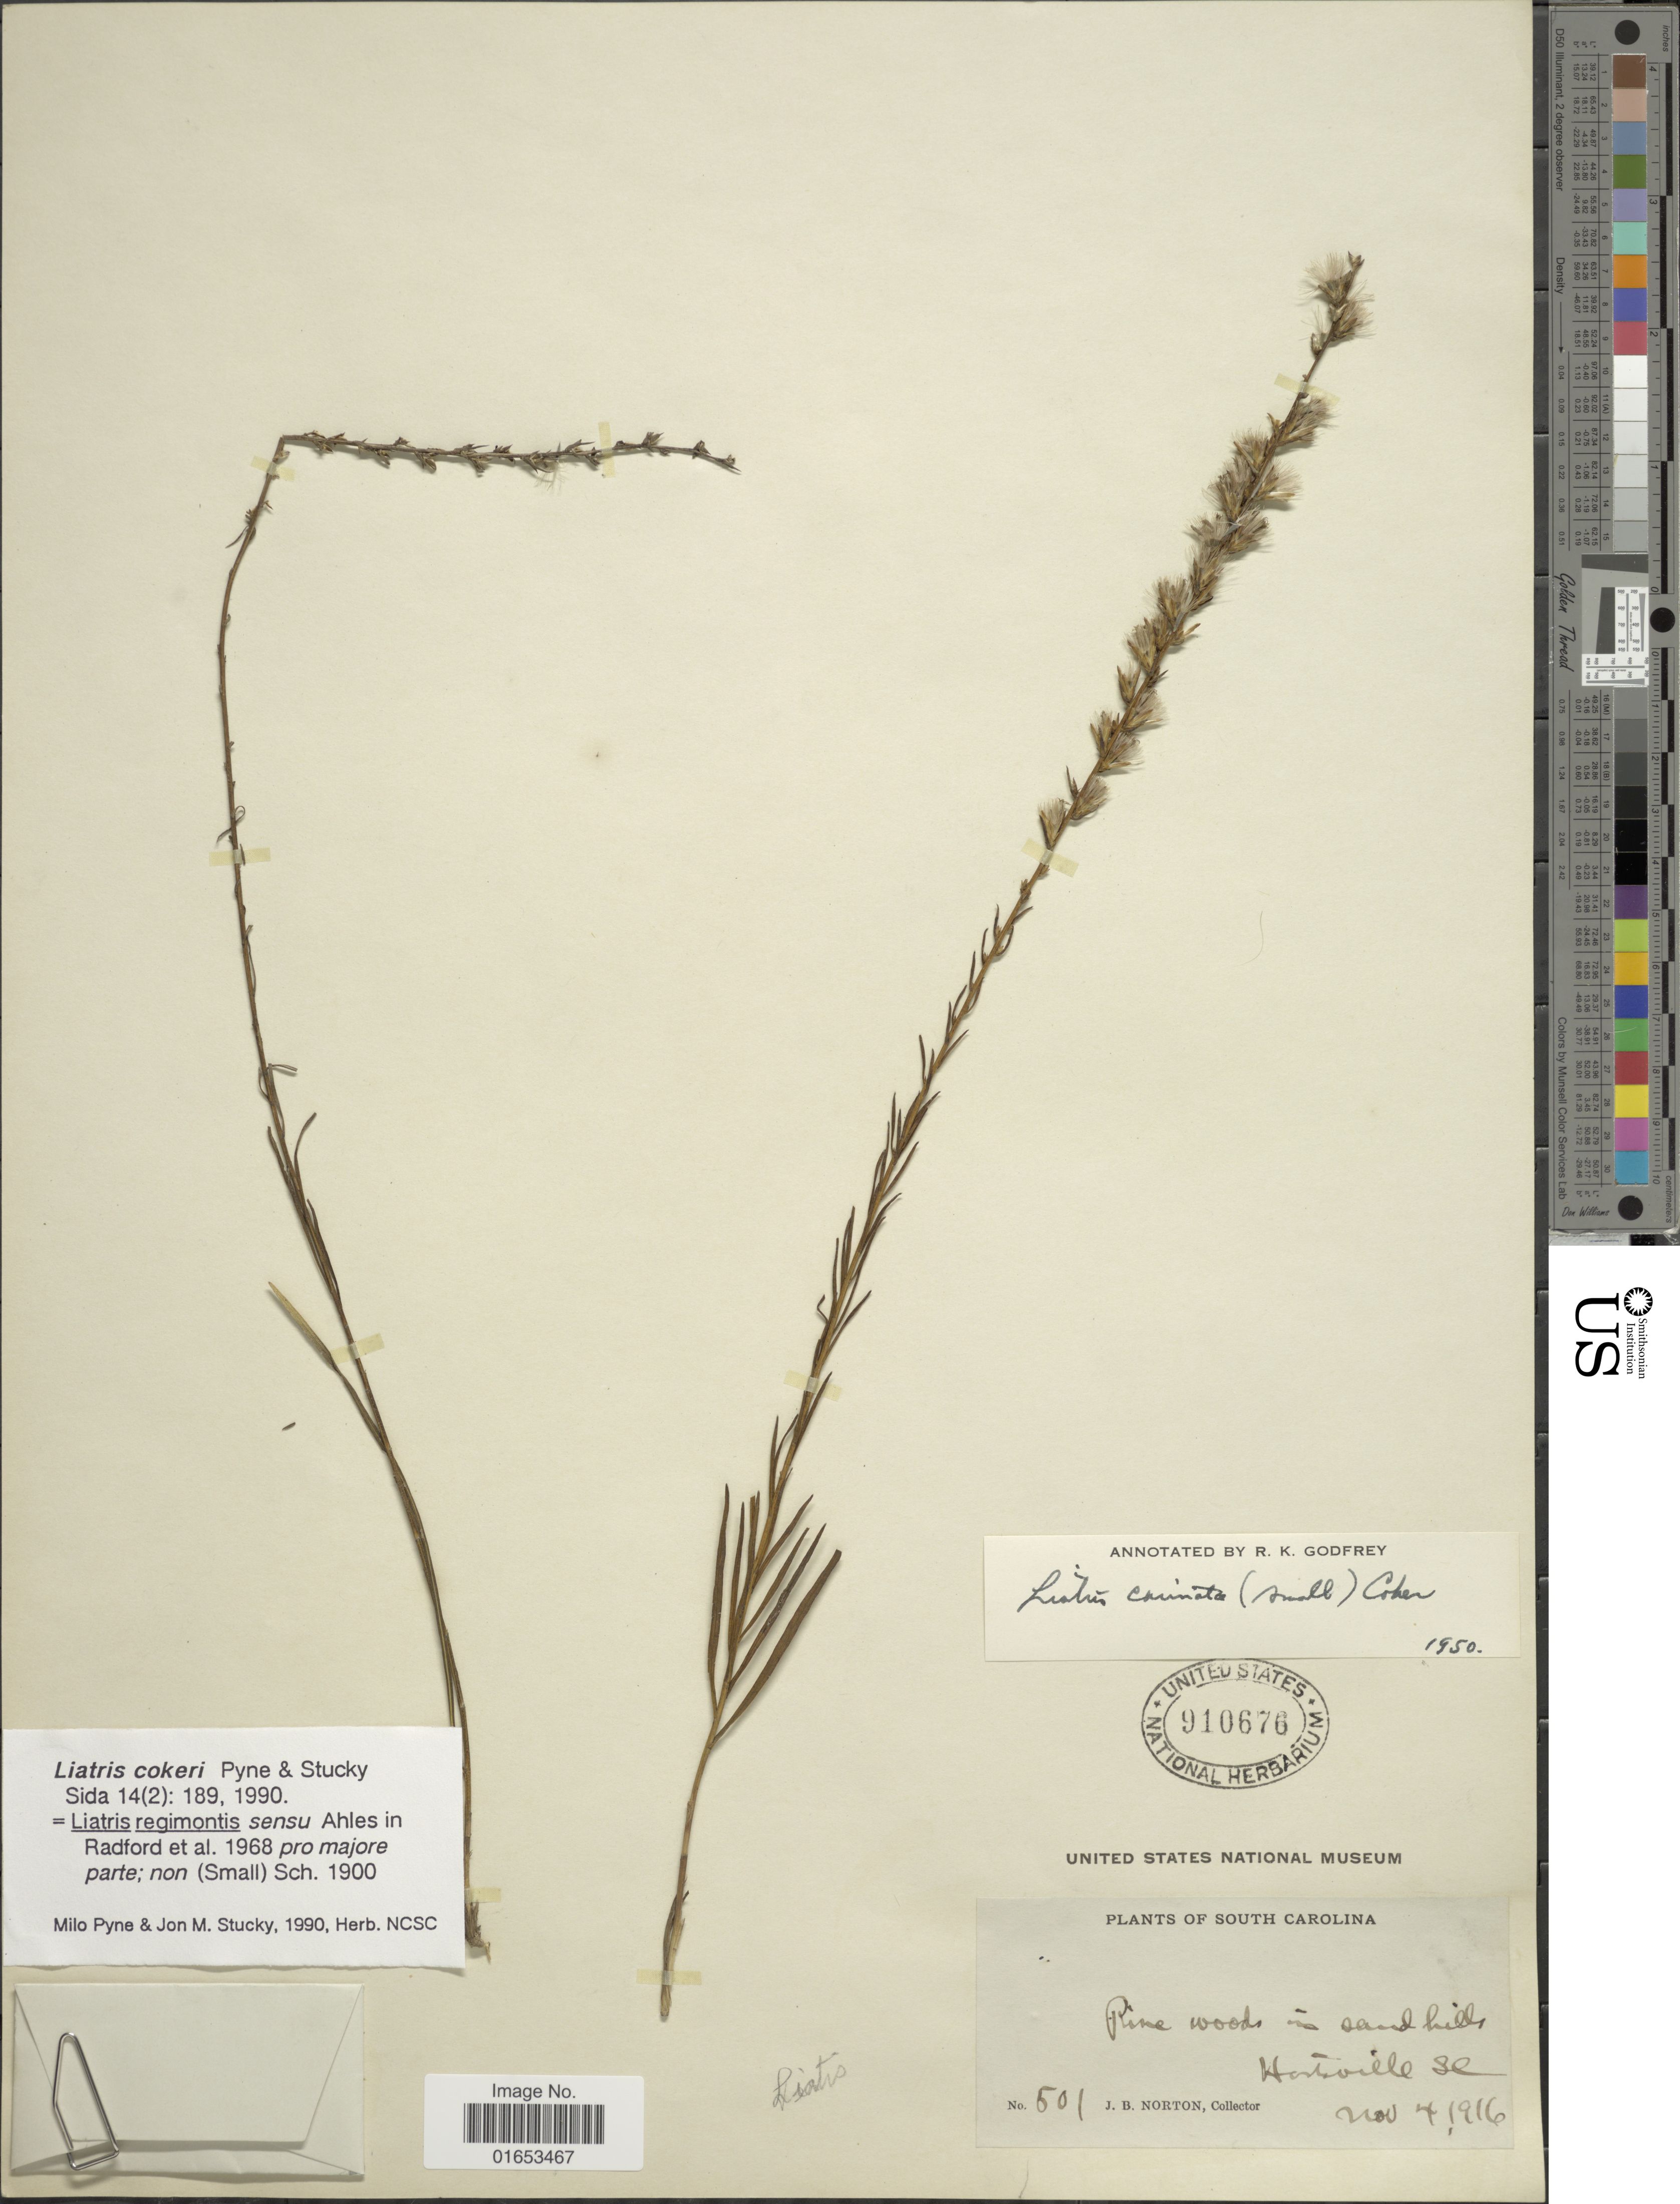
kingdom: Plantae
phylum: Tracheophyta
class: Magnoliopsida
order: Asterales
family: Asteraceae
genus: Liatris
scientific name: Liatris cokeri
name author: Pyne & Stucky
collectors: J. B. Norton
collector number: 501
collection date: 1916-11-04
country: United States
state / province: South Carolina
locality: Hartsville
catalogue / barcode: US 910676